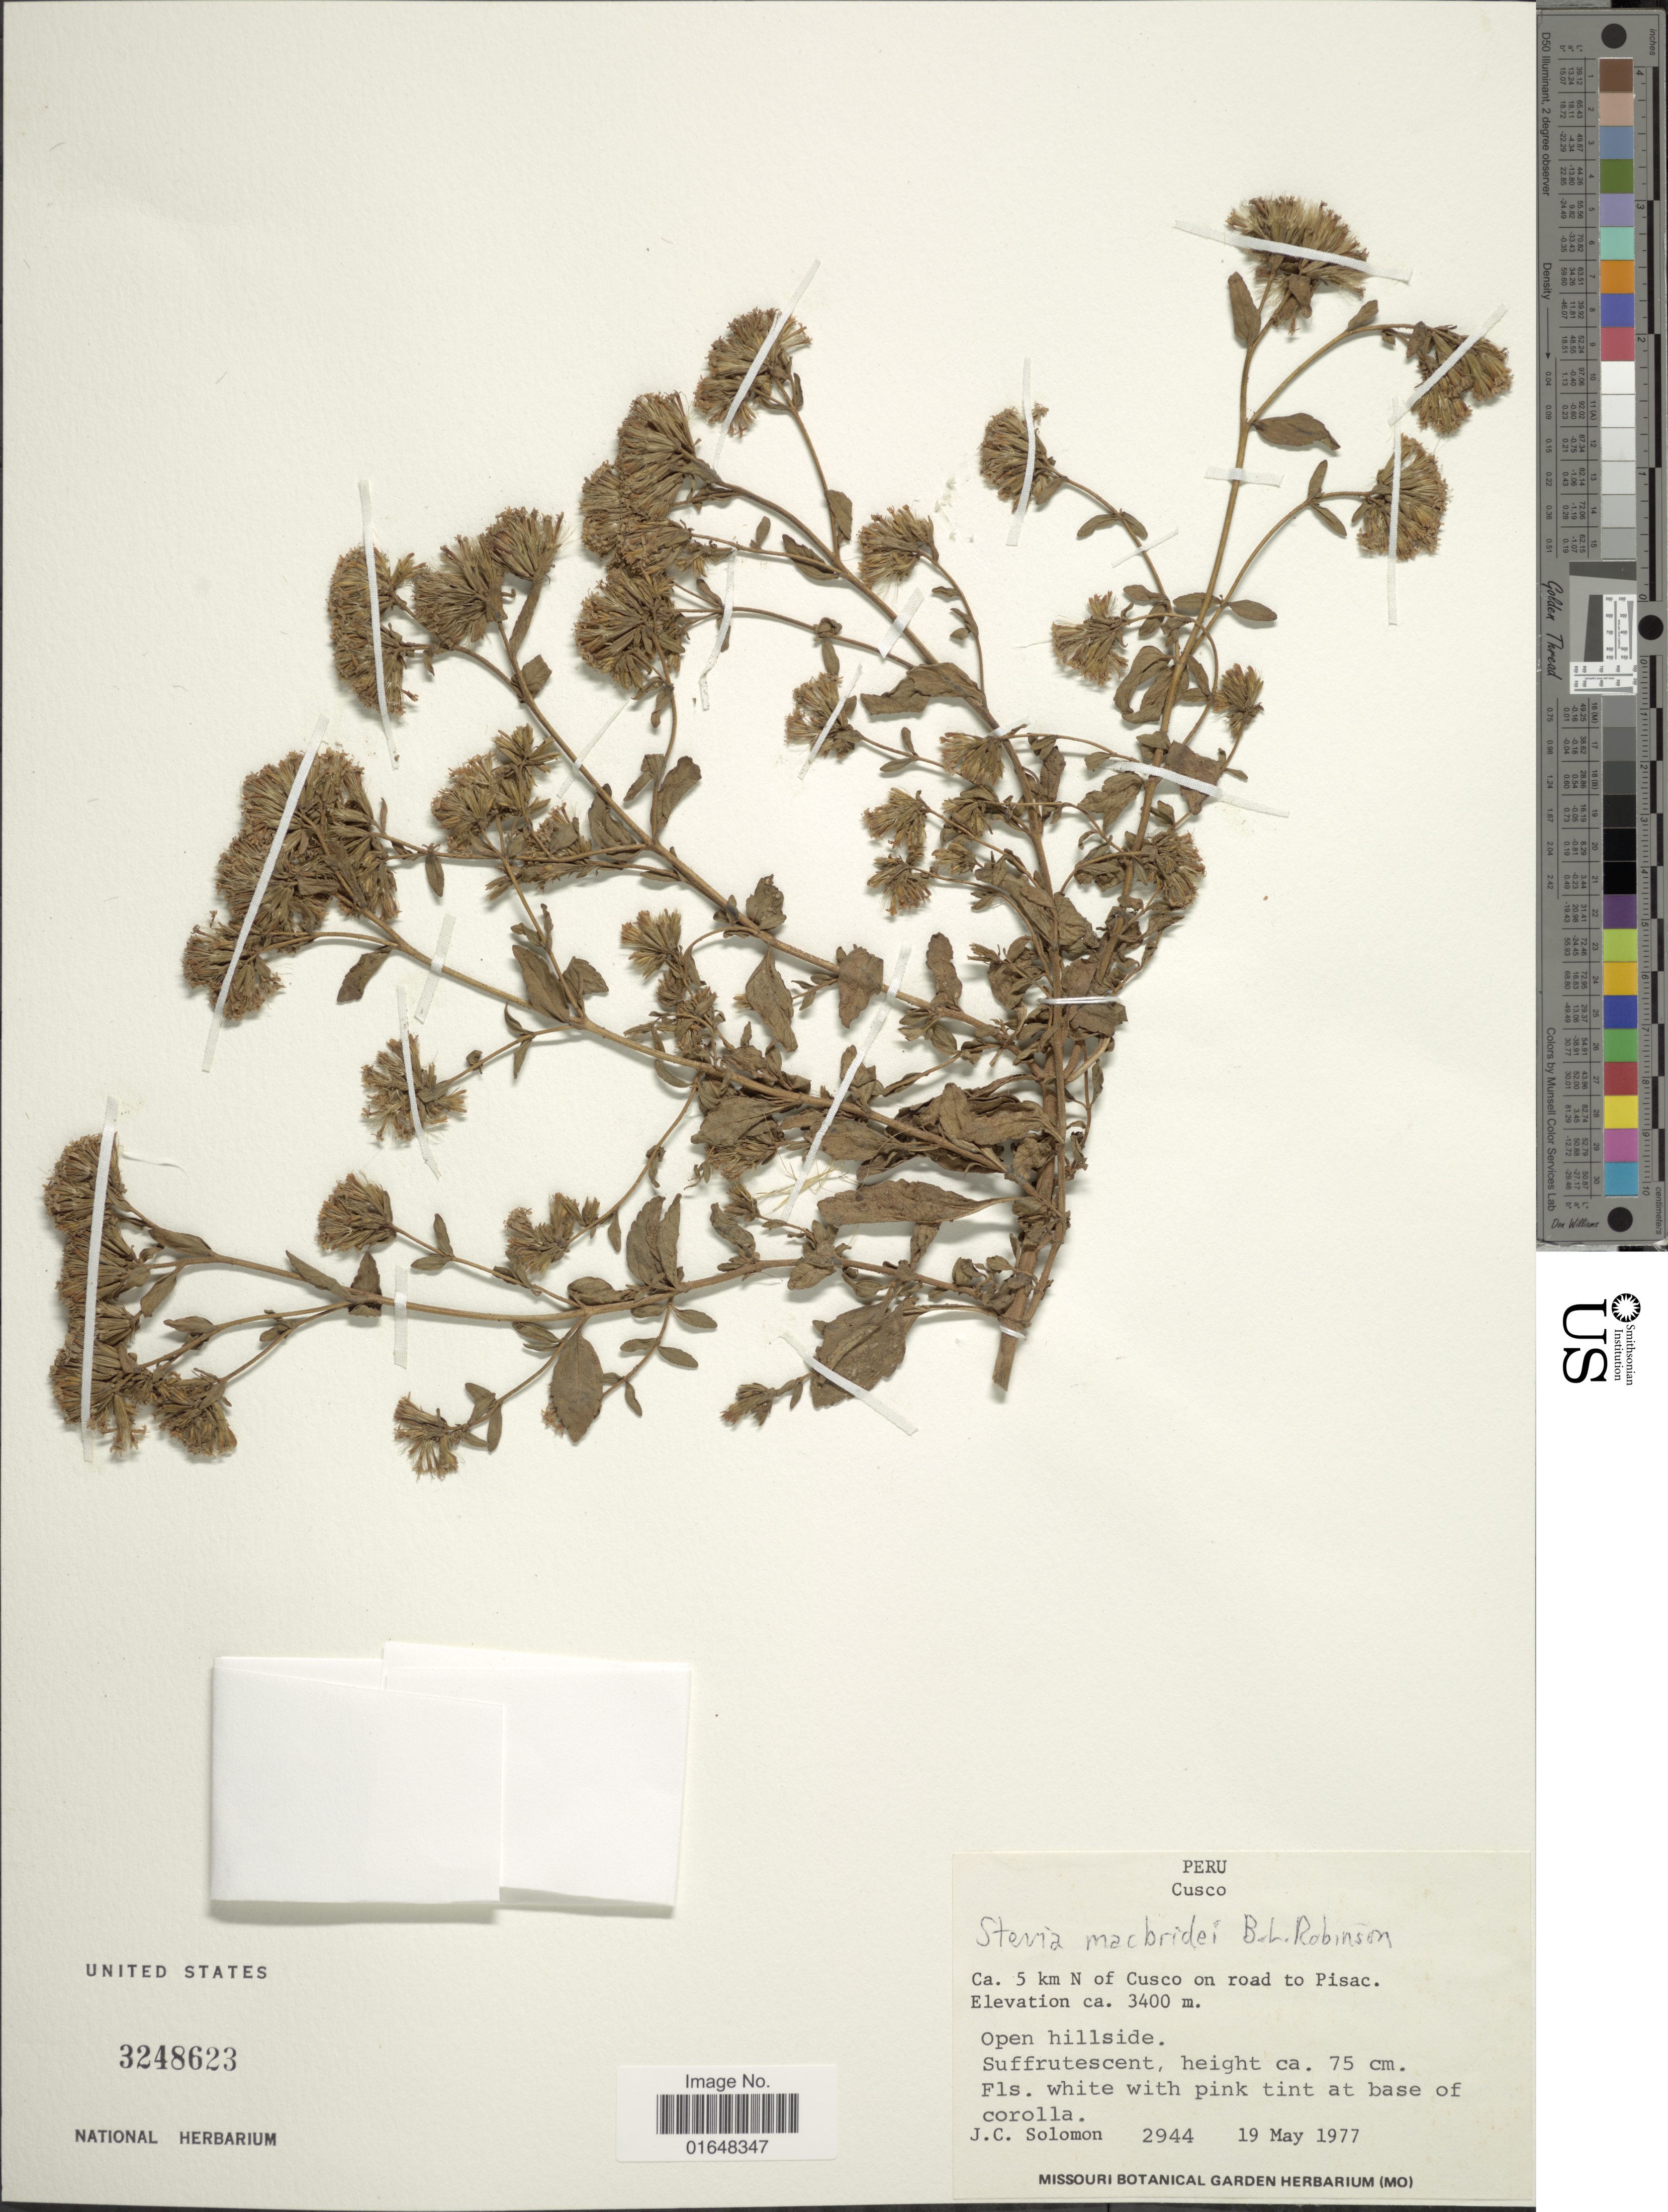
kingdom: Plantae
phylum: Tracheophyta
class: Magnoliopsida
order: Asterales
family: Asteraceae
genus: Stevia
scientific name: Stevia macbridei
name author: B.L. Rob.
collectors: J. C. Solomon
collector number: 2944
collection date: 1977-05-19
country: Peru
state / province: Cusco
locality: Ca. 5 km N of Cusco on road to Pisac.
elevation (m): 3400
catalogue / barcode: US 3248623